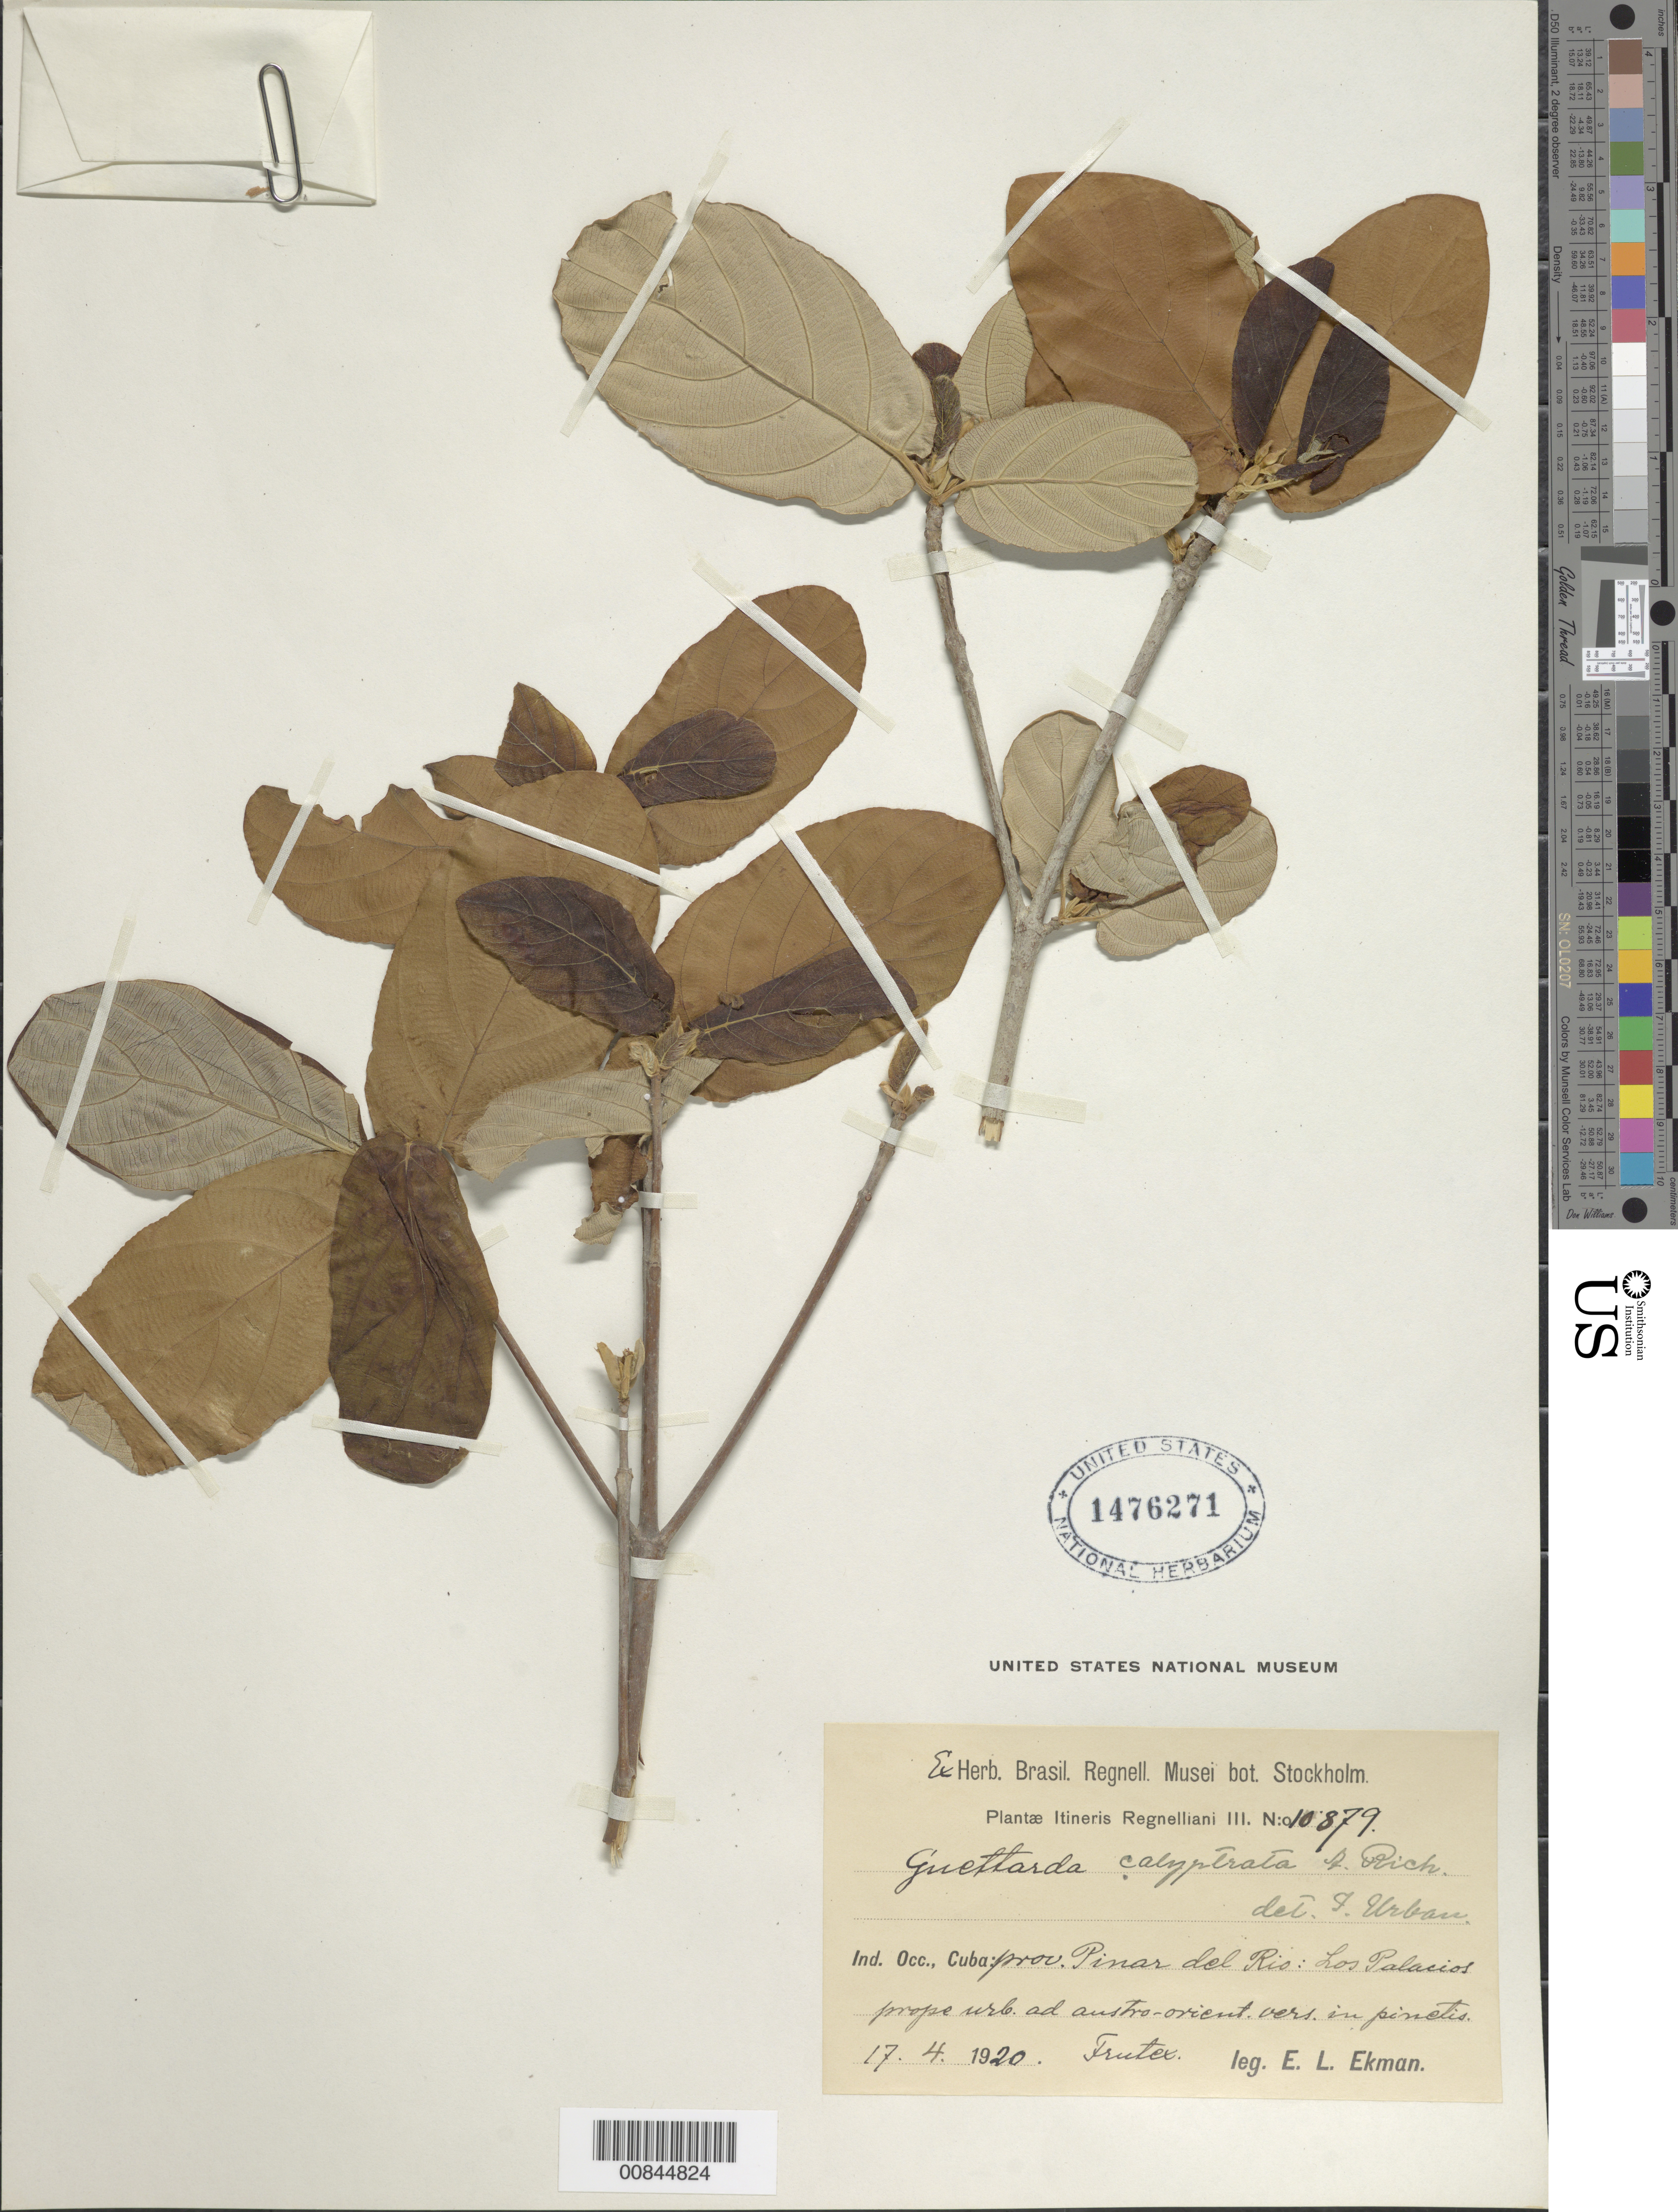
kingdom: Plantae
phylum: Tracheophyta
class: Magnoliopsida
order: Gentianales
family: Rubiaceae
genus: Guettarda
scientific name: Guettarda calyptrata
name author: A. Rich.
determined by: Urban, Ignatz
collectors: E. L. Ekman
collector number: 10879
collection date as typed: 17 Apr 1920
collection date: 1920-04-17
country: Cuba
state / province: Pinar del Río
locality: Los Palacios, prope urb. Ad austro-orient.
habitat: In pinetis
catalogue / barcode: US 1476271